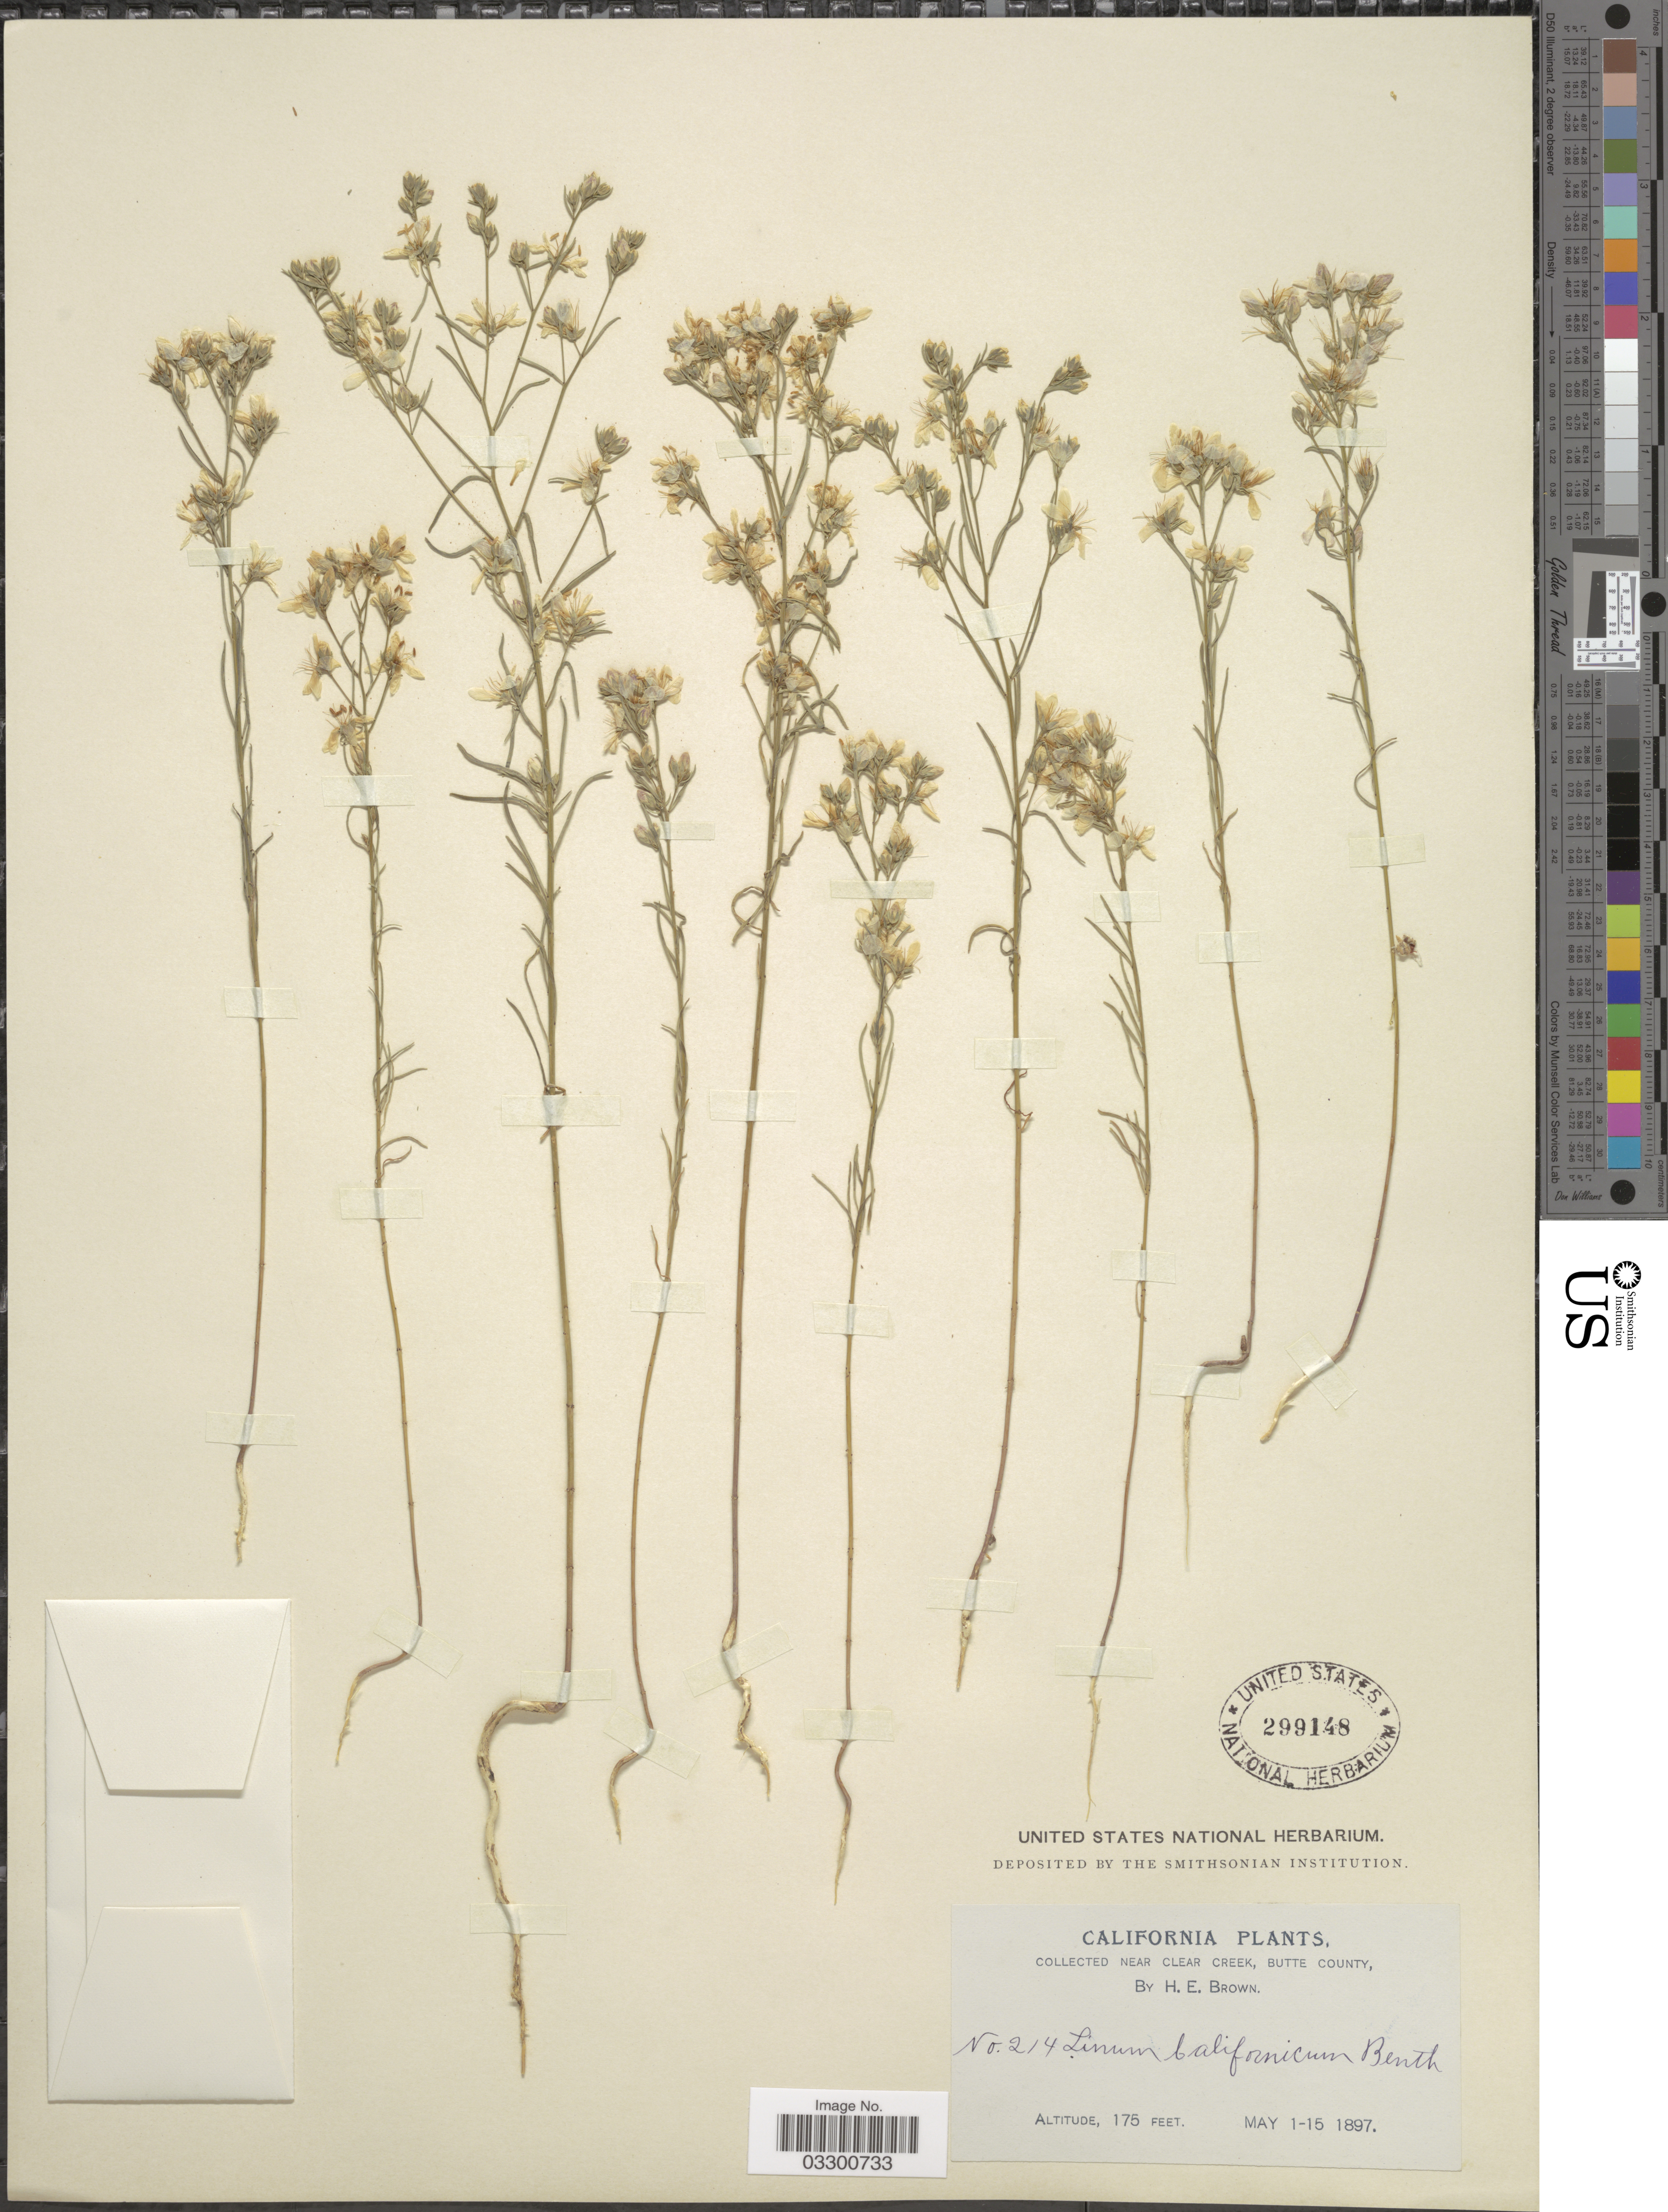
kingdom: Plantae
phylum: Tracheophyta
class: Magnoliopsida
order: Malpighiales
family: Linaceae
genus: Hesperolinon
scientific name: Hesperolinon californicum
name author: (Benth.) Small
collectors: H. E. Brown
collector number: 214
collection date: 1897-05-01/1897-05-15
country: United States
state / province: California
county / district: Butte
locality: Near Clear Creek, Butte County.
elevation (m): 53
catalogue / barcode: US 299148